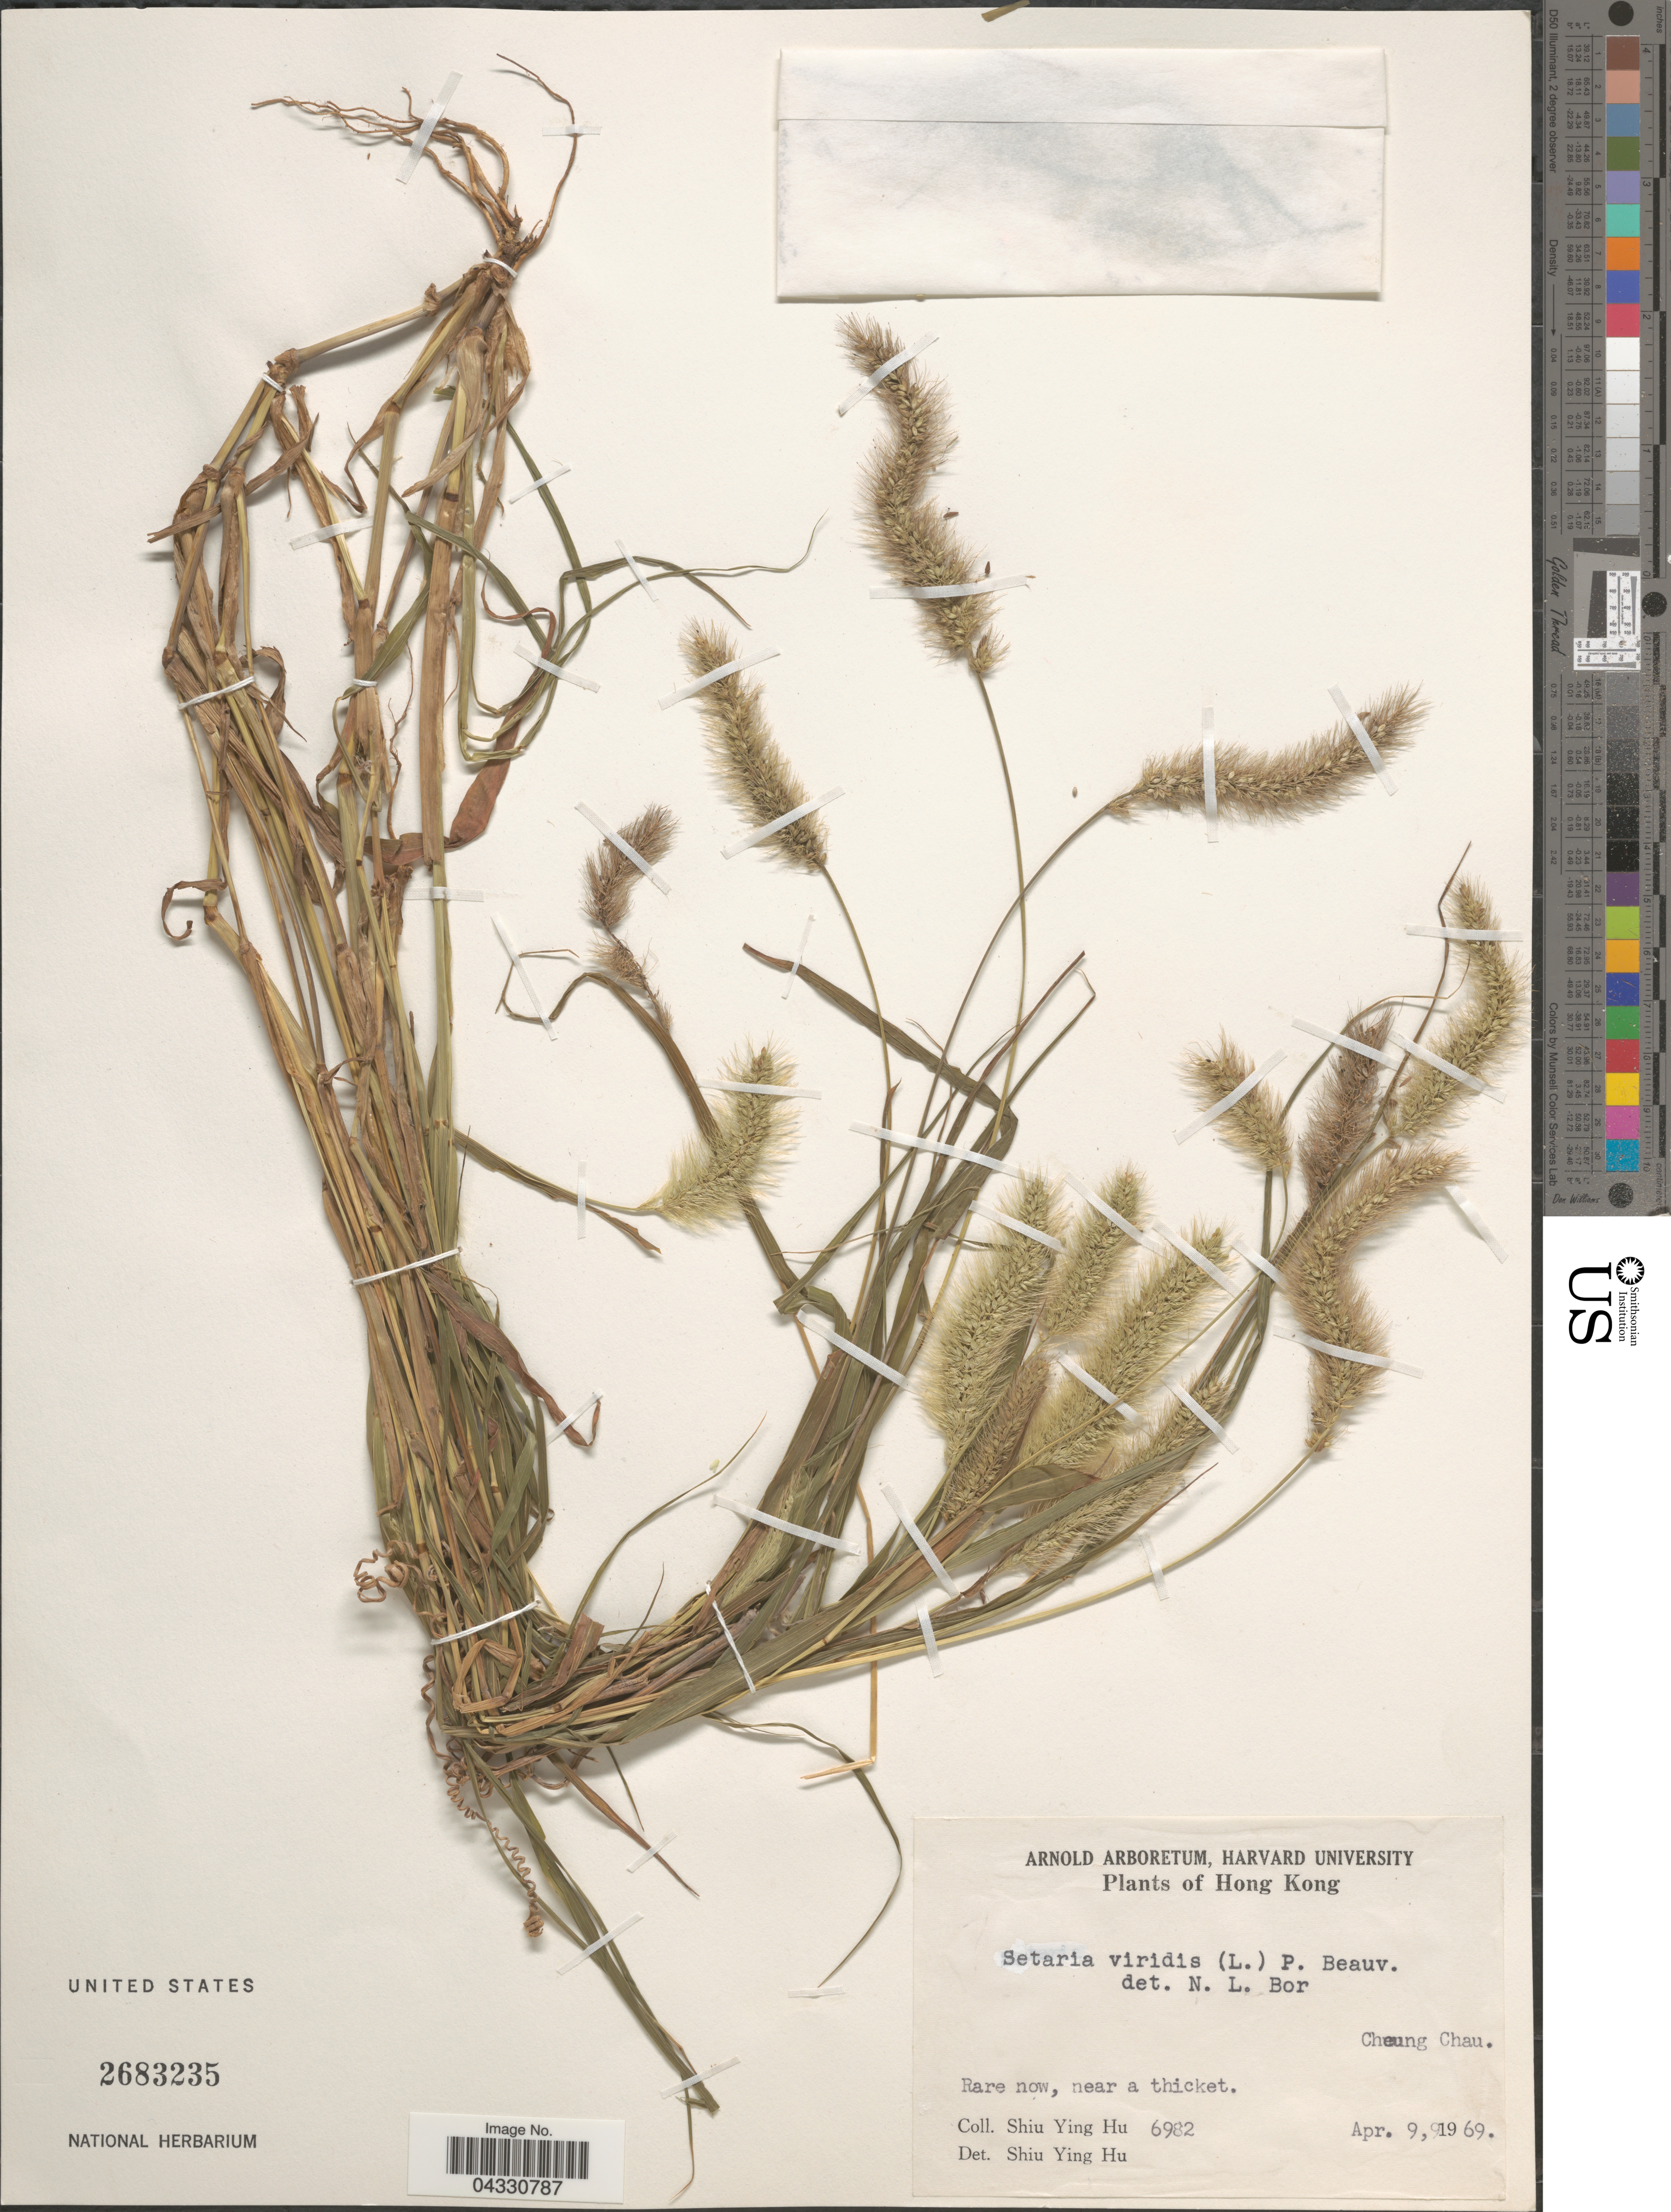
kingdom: Plantae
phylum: Tracheophyta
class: Liliopsida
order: Poales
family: Poaceae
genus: Setaria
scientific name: Setaria viridis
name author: (L.) P. Beauv.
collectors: S. Y. Hu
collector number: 6982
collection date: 1969-04-09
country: China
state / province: Hong Kong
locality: Cheung Chan.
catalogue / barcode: US 2683235